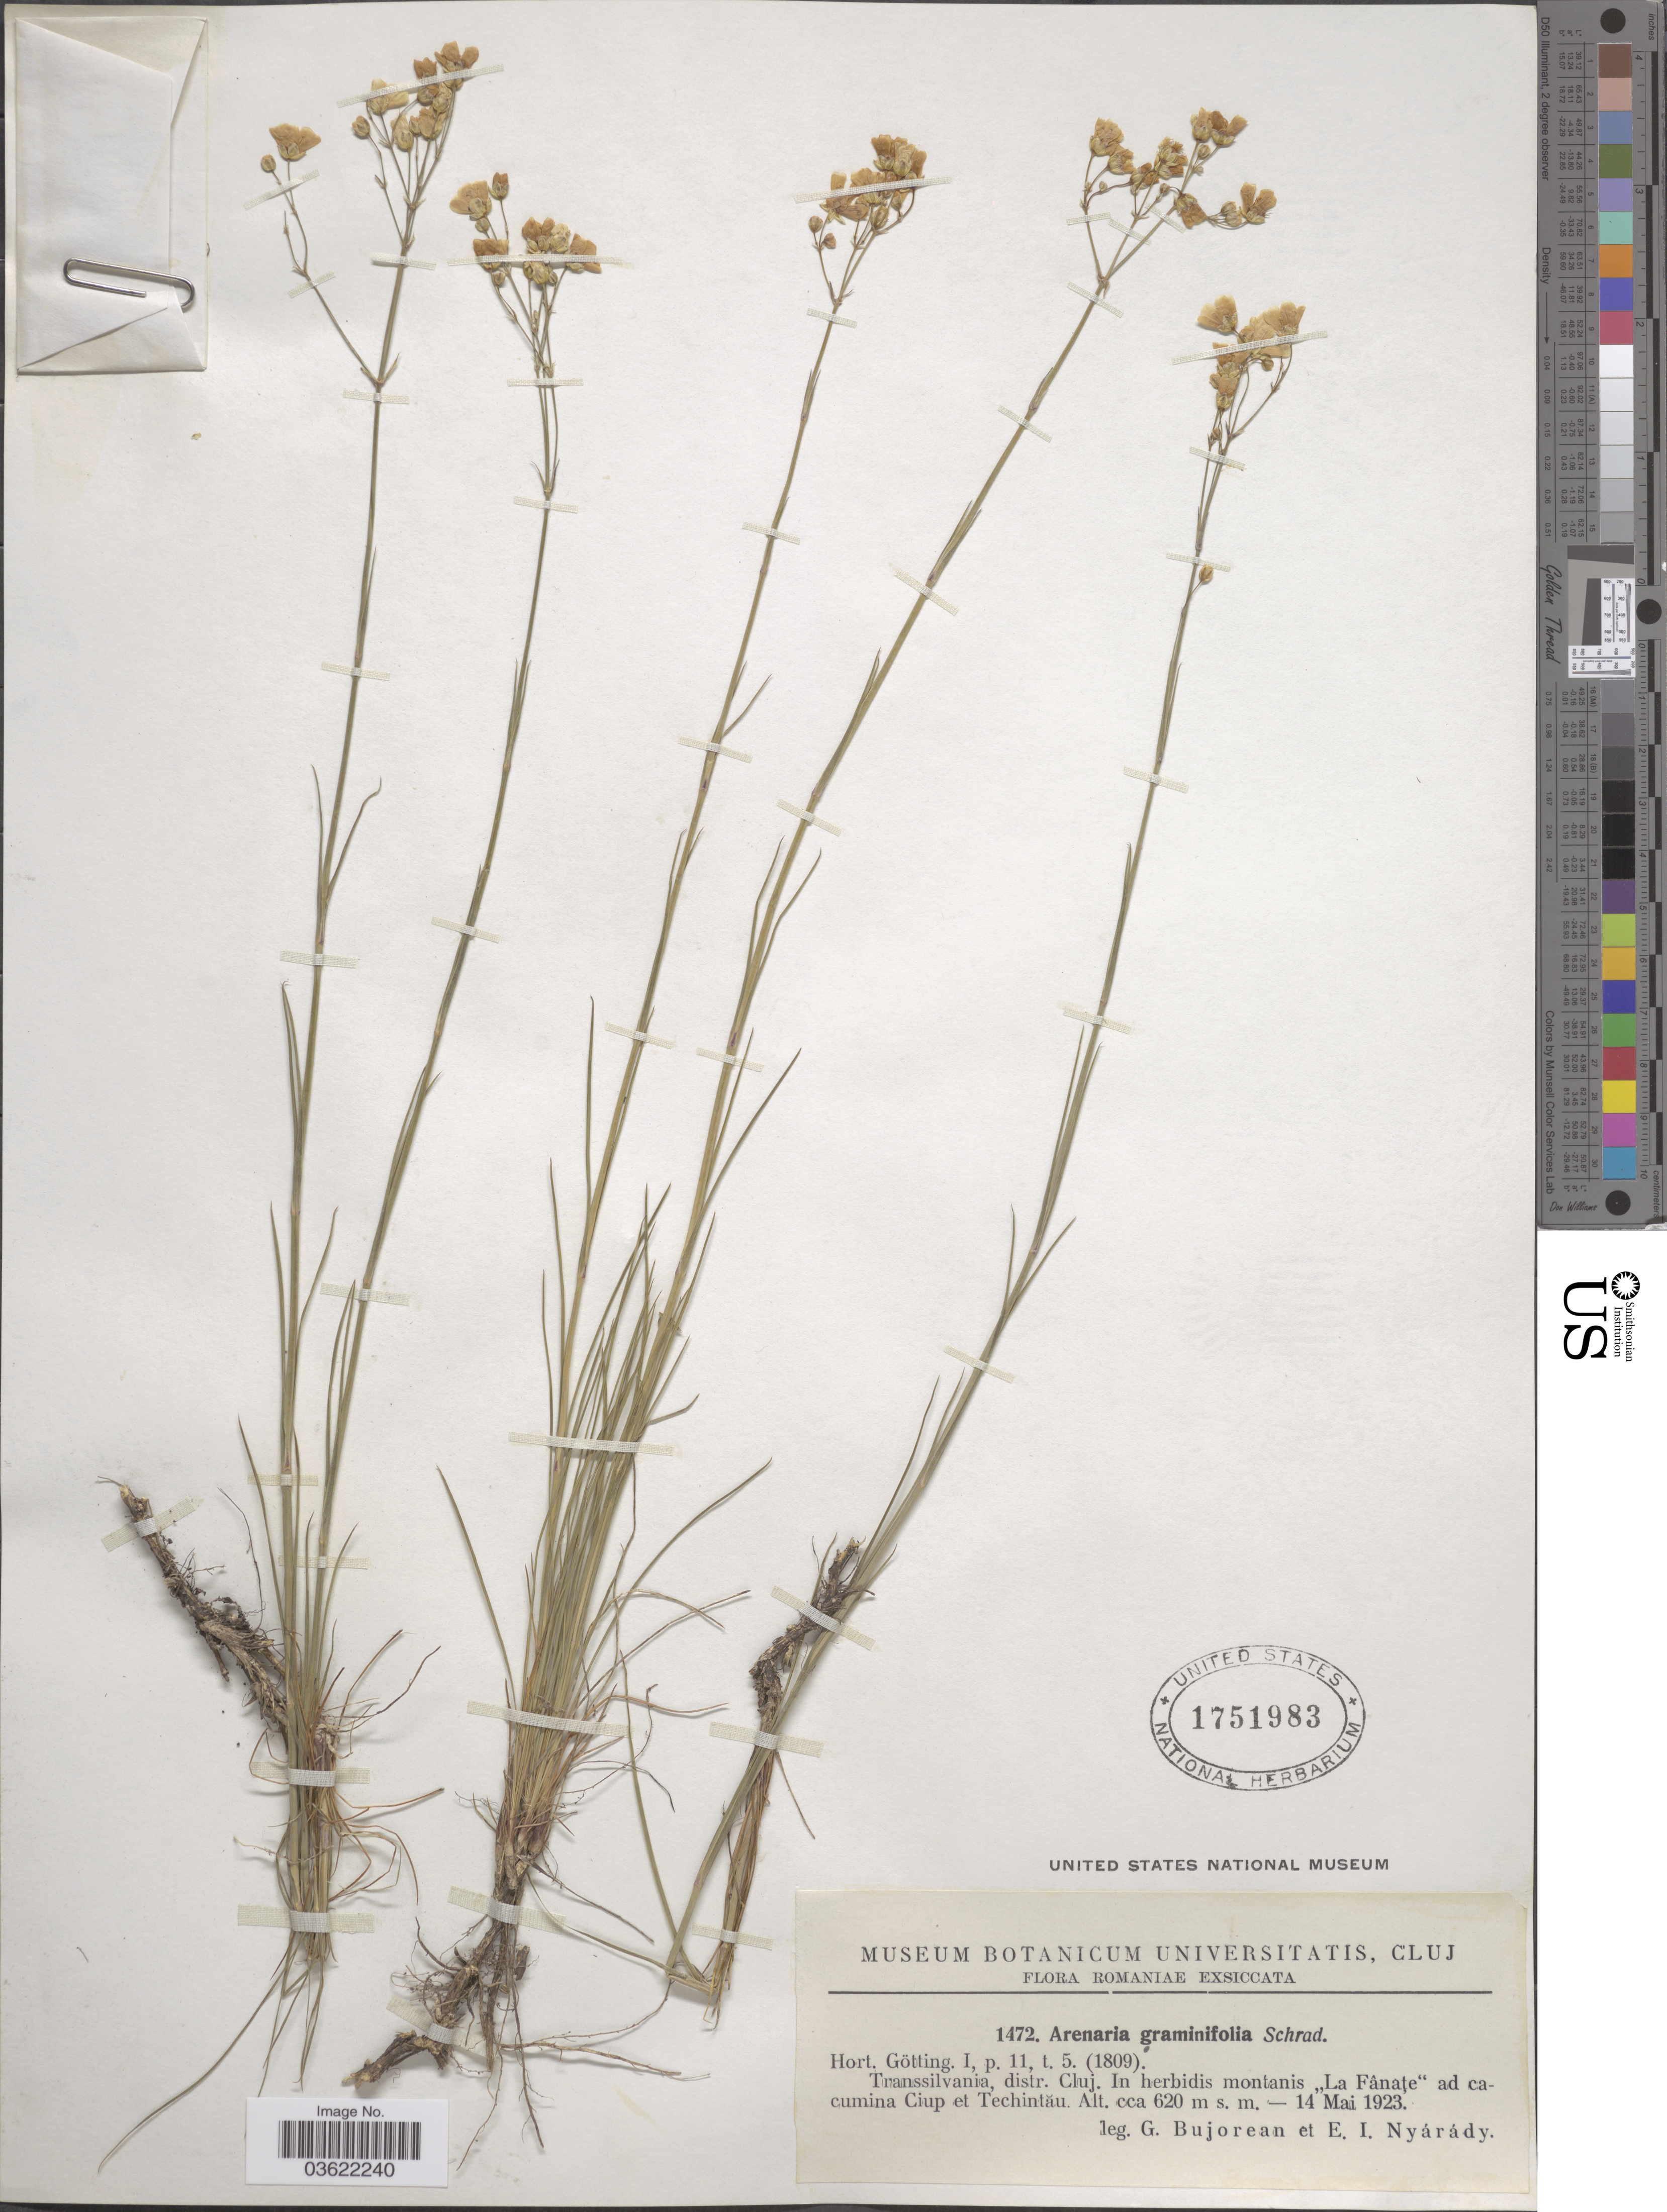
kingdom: Plantae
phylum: Tracheophyta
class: Magnoliopsida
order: Caryophyllales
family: Caryophyllaceae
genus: Eremogone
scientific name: Eremogone procera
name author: (Spreng.) Rchb.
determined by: Strong, Mark T., (BOT), Smithsonian Institution - National Museum of Natural History (UNITED STATES)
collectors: G. Bujorean & E. Nyárády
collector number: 1472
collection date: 1923-05-14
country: Romania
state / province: Cluj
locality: Transsilvania, distr. Cluj. In herbidis montanis "La Fânaţe" ad cacumina Ciup et Techintău.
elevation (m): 620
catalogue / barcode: US 1751983